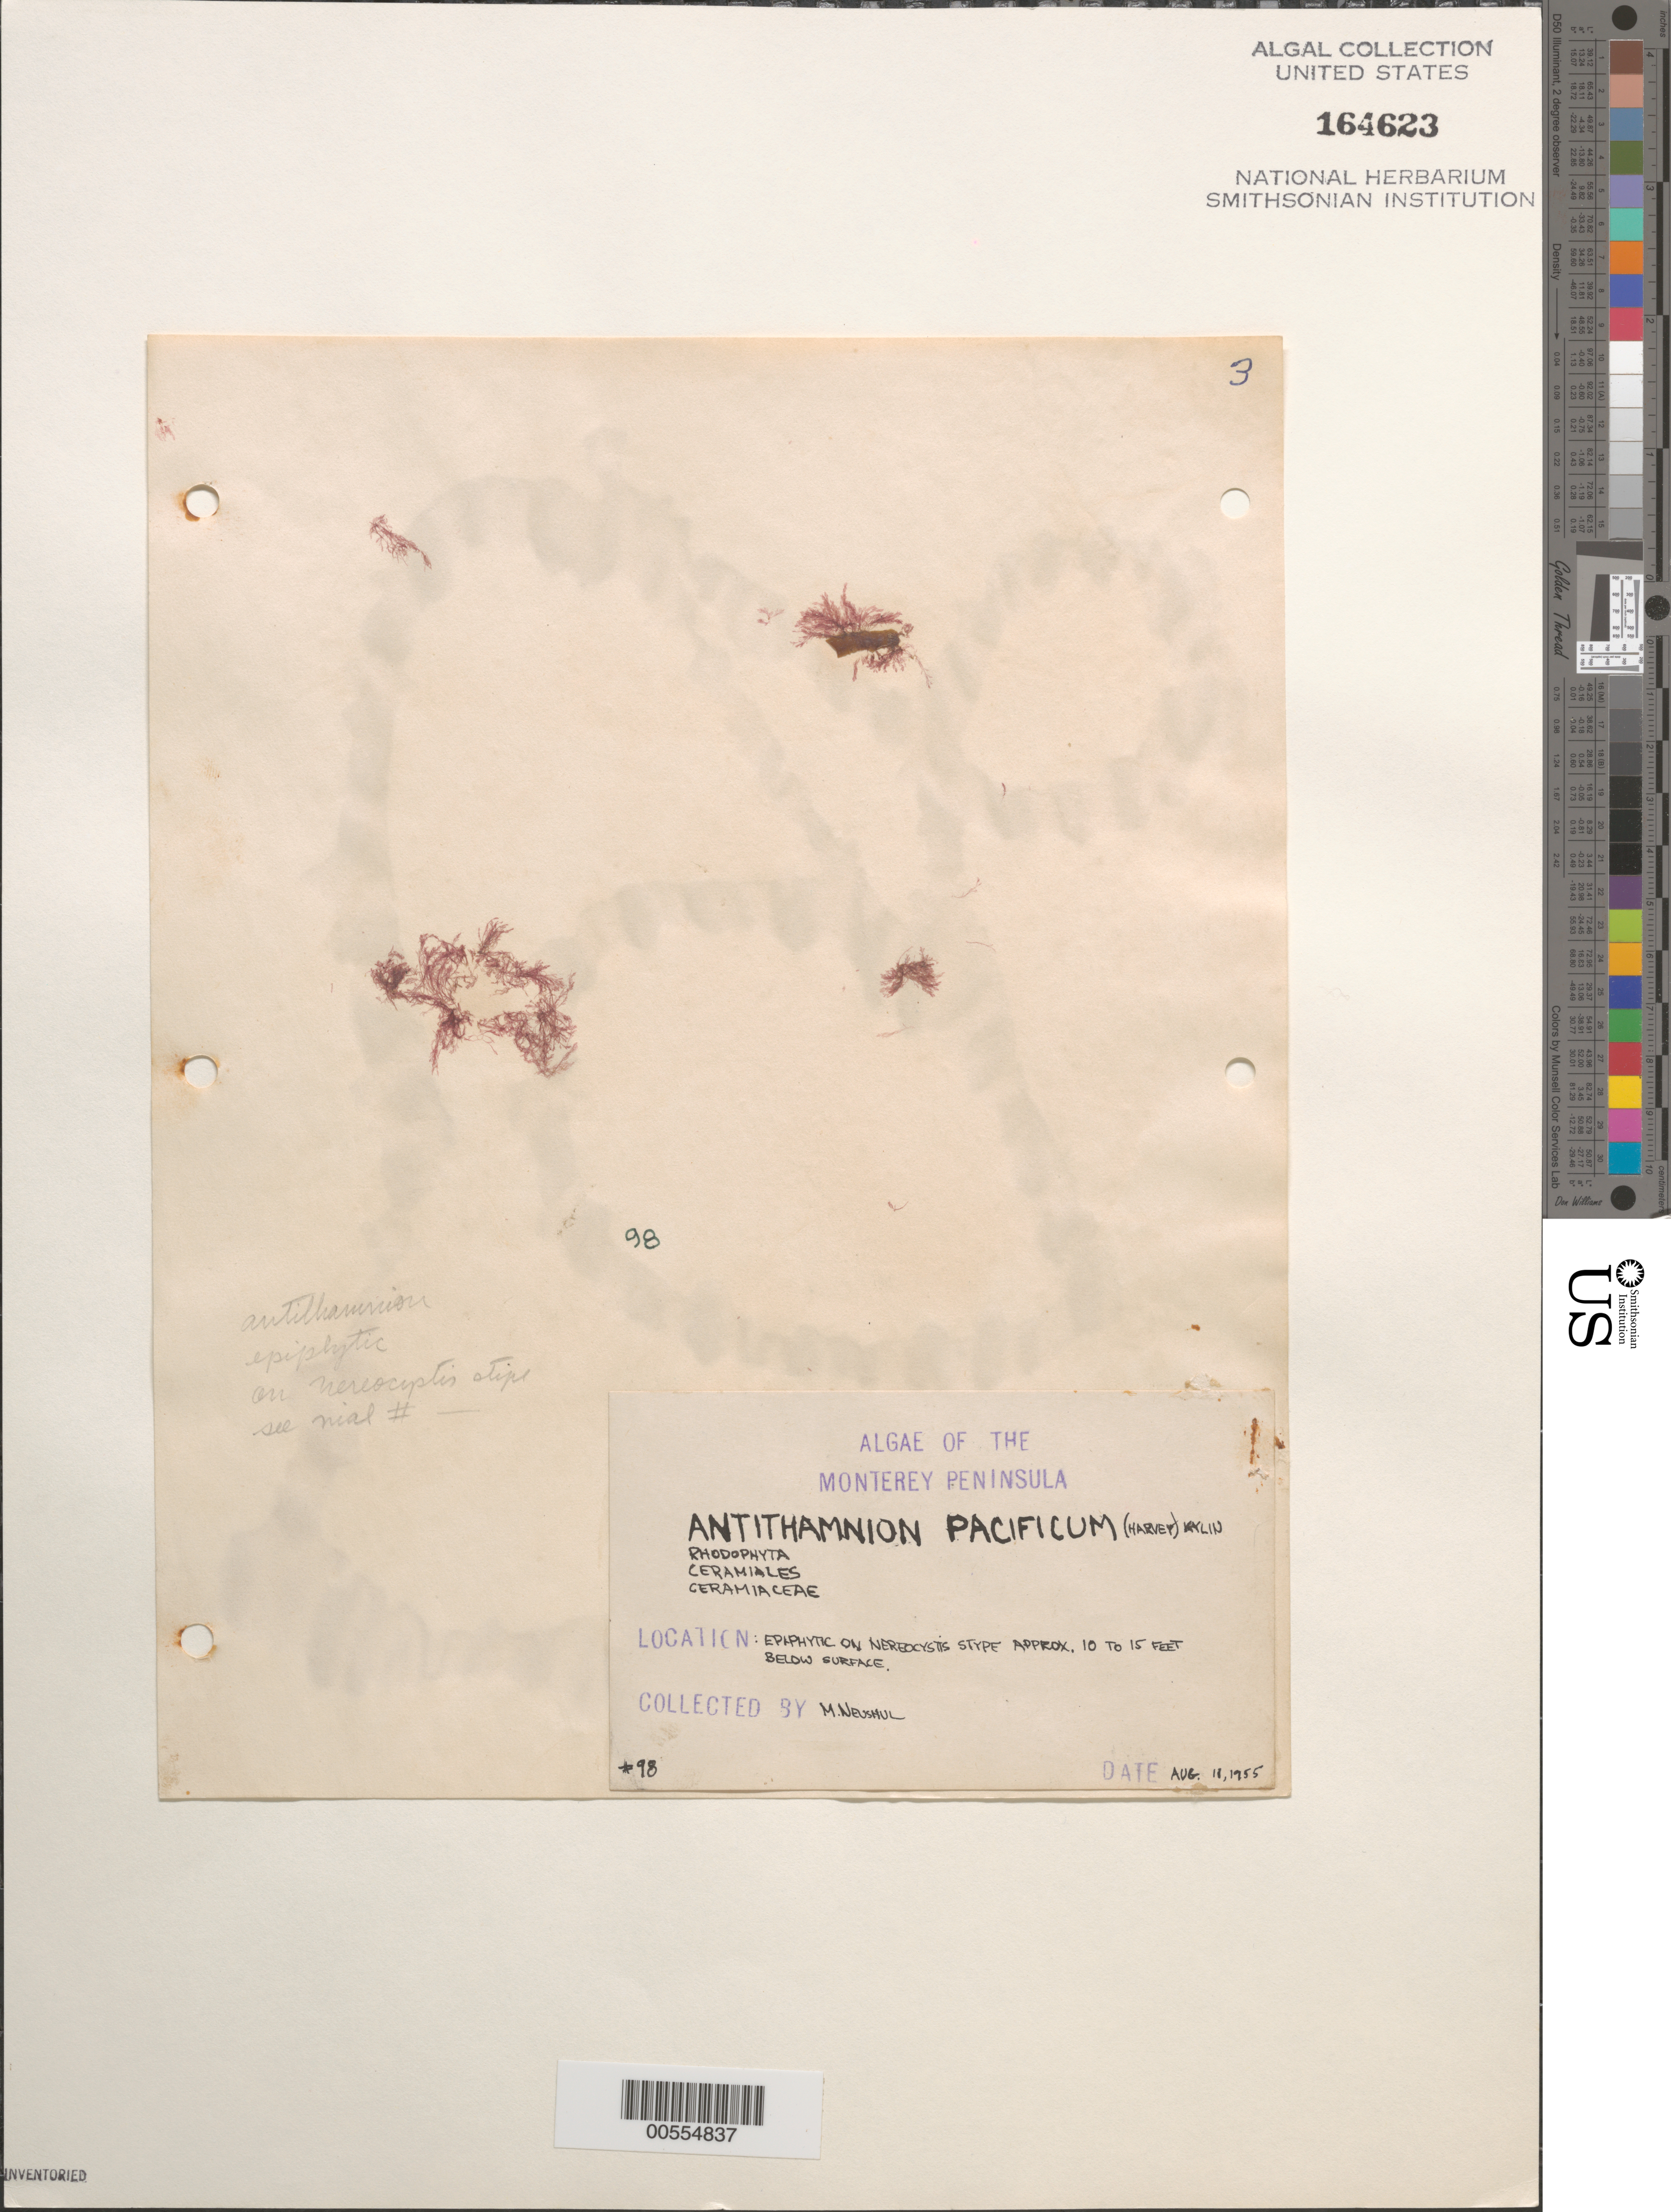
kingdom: Plantae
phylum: Rhodophyta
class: Florideophyceae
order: Ceramiales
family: Ceramiaceae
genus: Antithamnionella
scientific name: Antithamnionella pacifica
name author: (Harv.) Wollaston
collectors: M. Neushul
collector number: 98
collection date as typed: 11 Aug 1955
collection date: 1955-08-11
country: United States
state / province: California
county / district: Monterey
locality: Monterey Peninsula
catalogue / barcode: US 164623